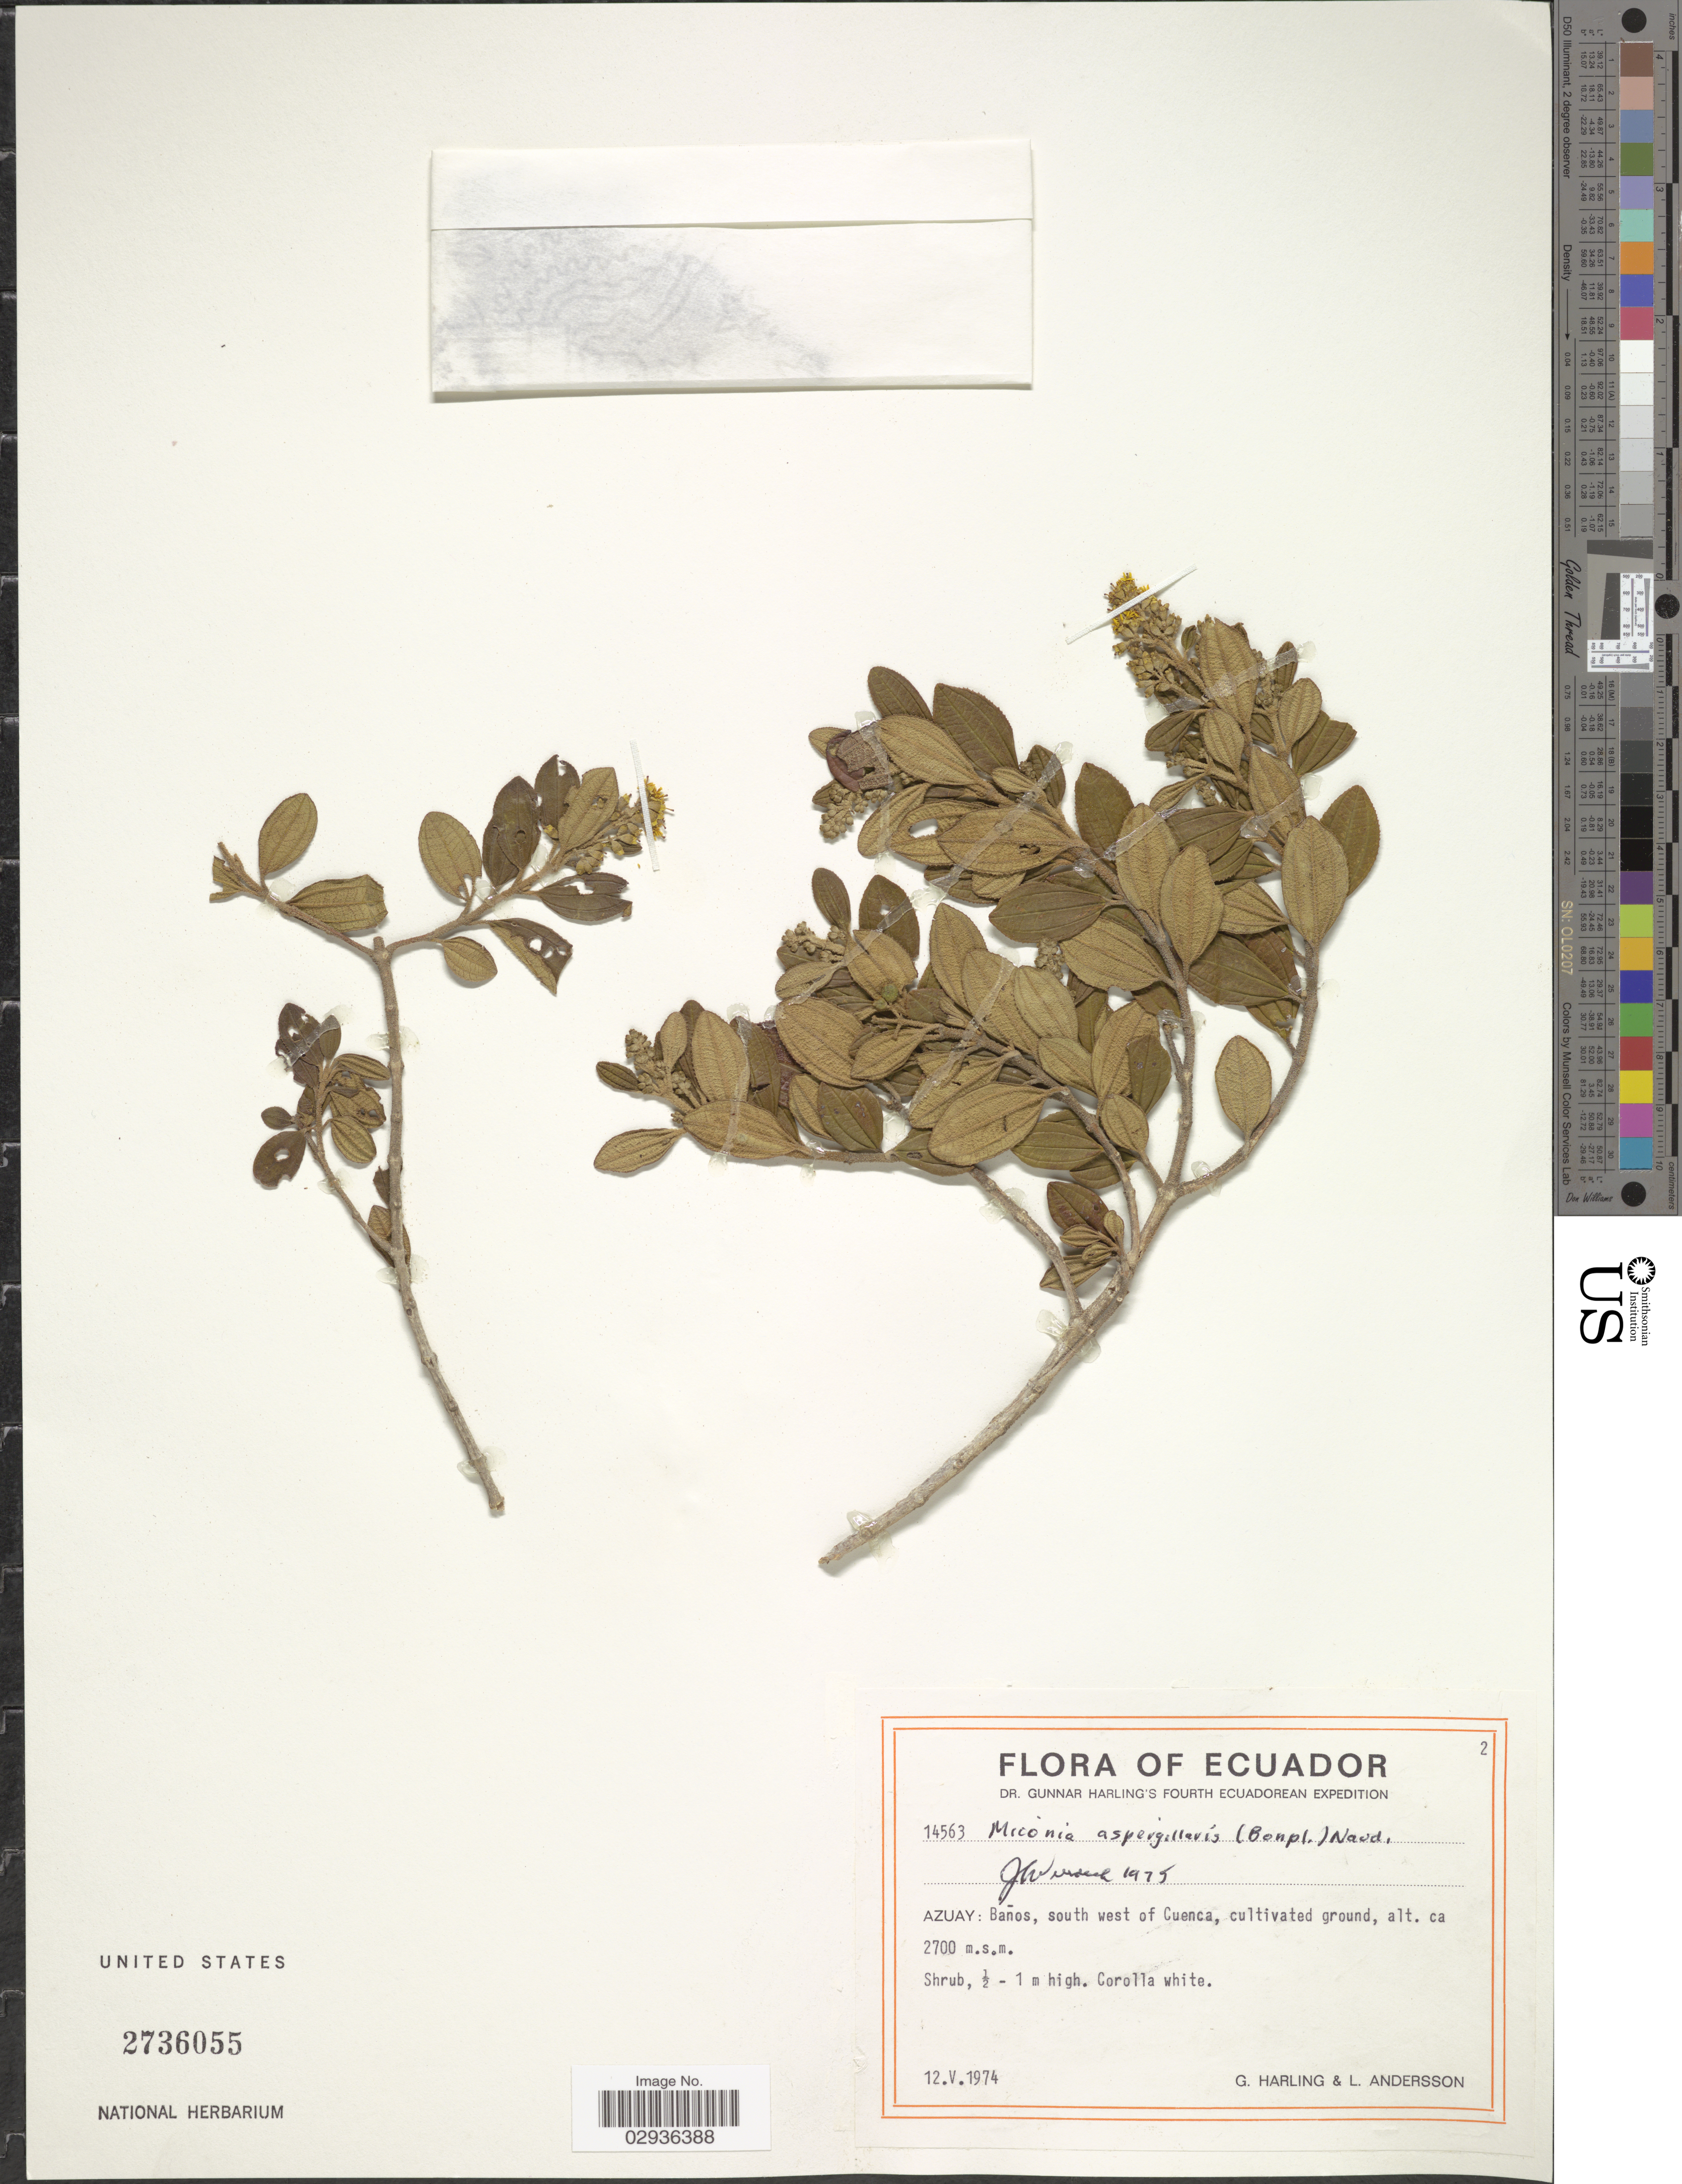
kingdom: Plantae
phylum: Tracheophyta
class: Magnoliopsida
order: Myrtales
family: Melastomataceae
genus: Miconia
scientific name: Miconia aspergillaris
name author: (Bonpl.) Naudin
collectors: G. Harling & L. Andersson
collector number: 14563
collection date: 1974-05-12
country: Ecuador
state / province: Azuay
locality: Baños, south west of Cuenca.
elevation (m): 2700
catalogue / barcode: US 2736055